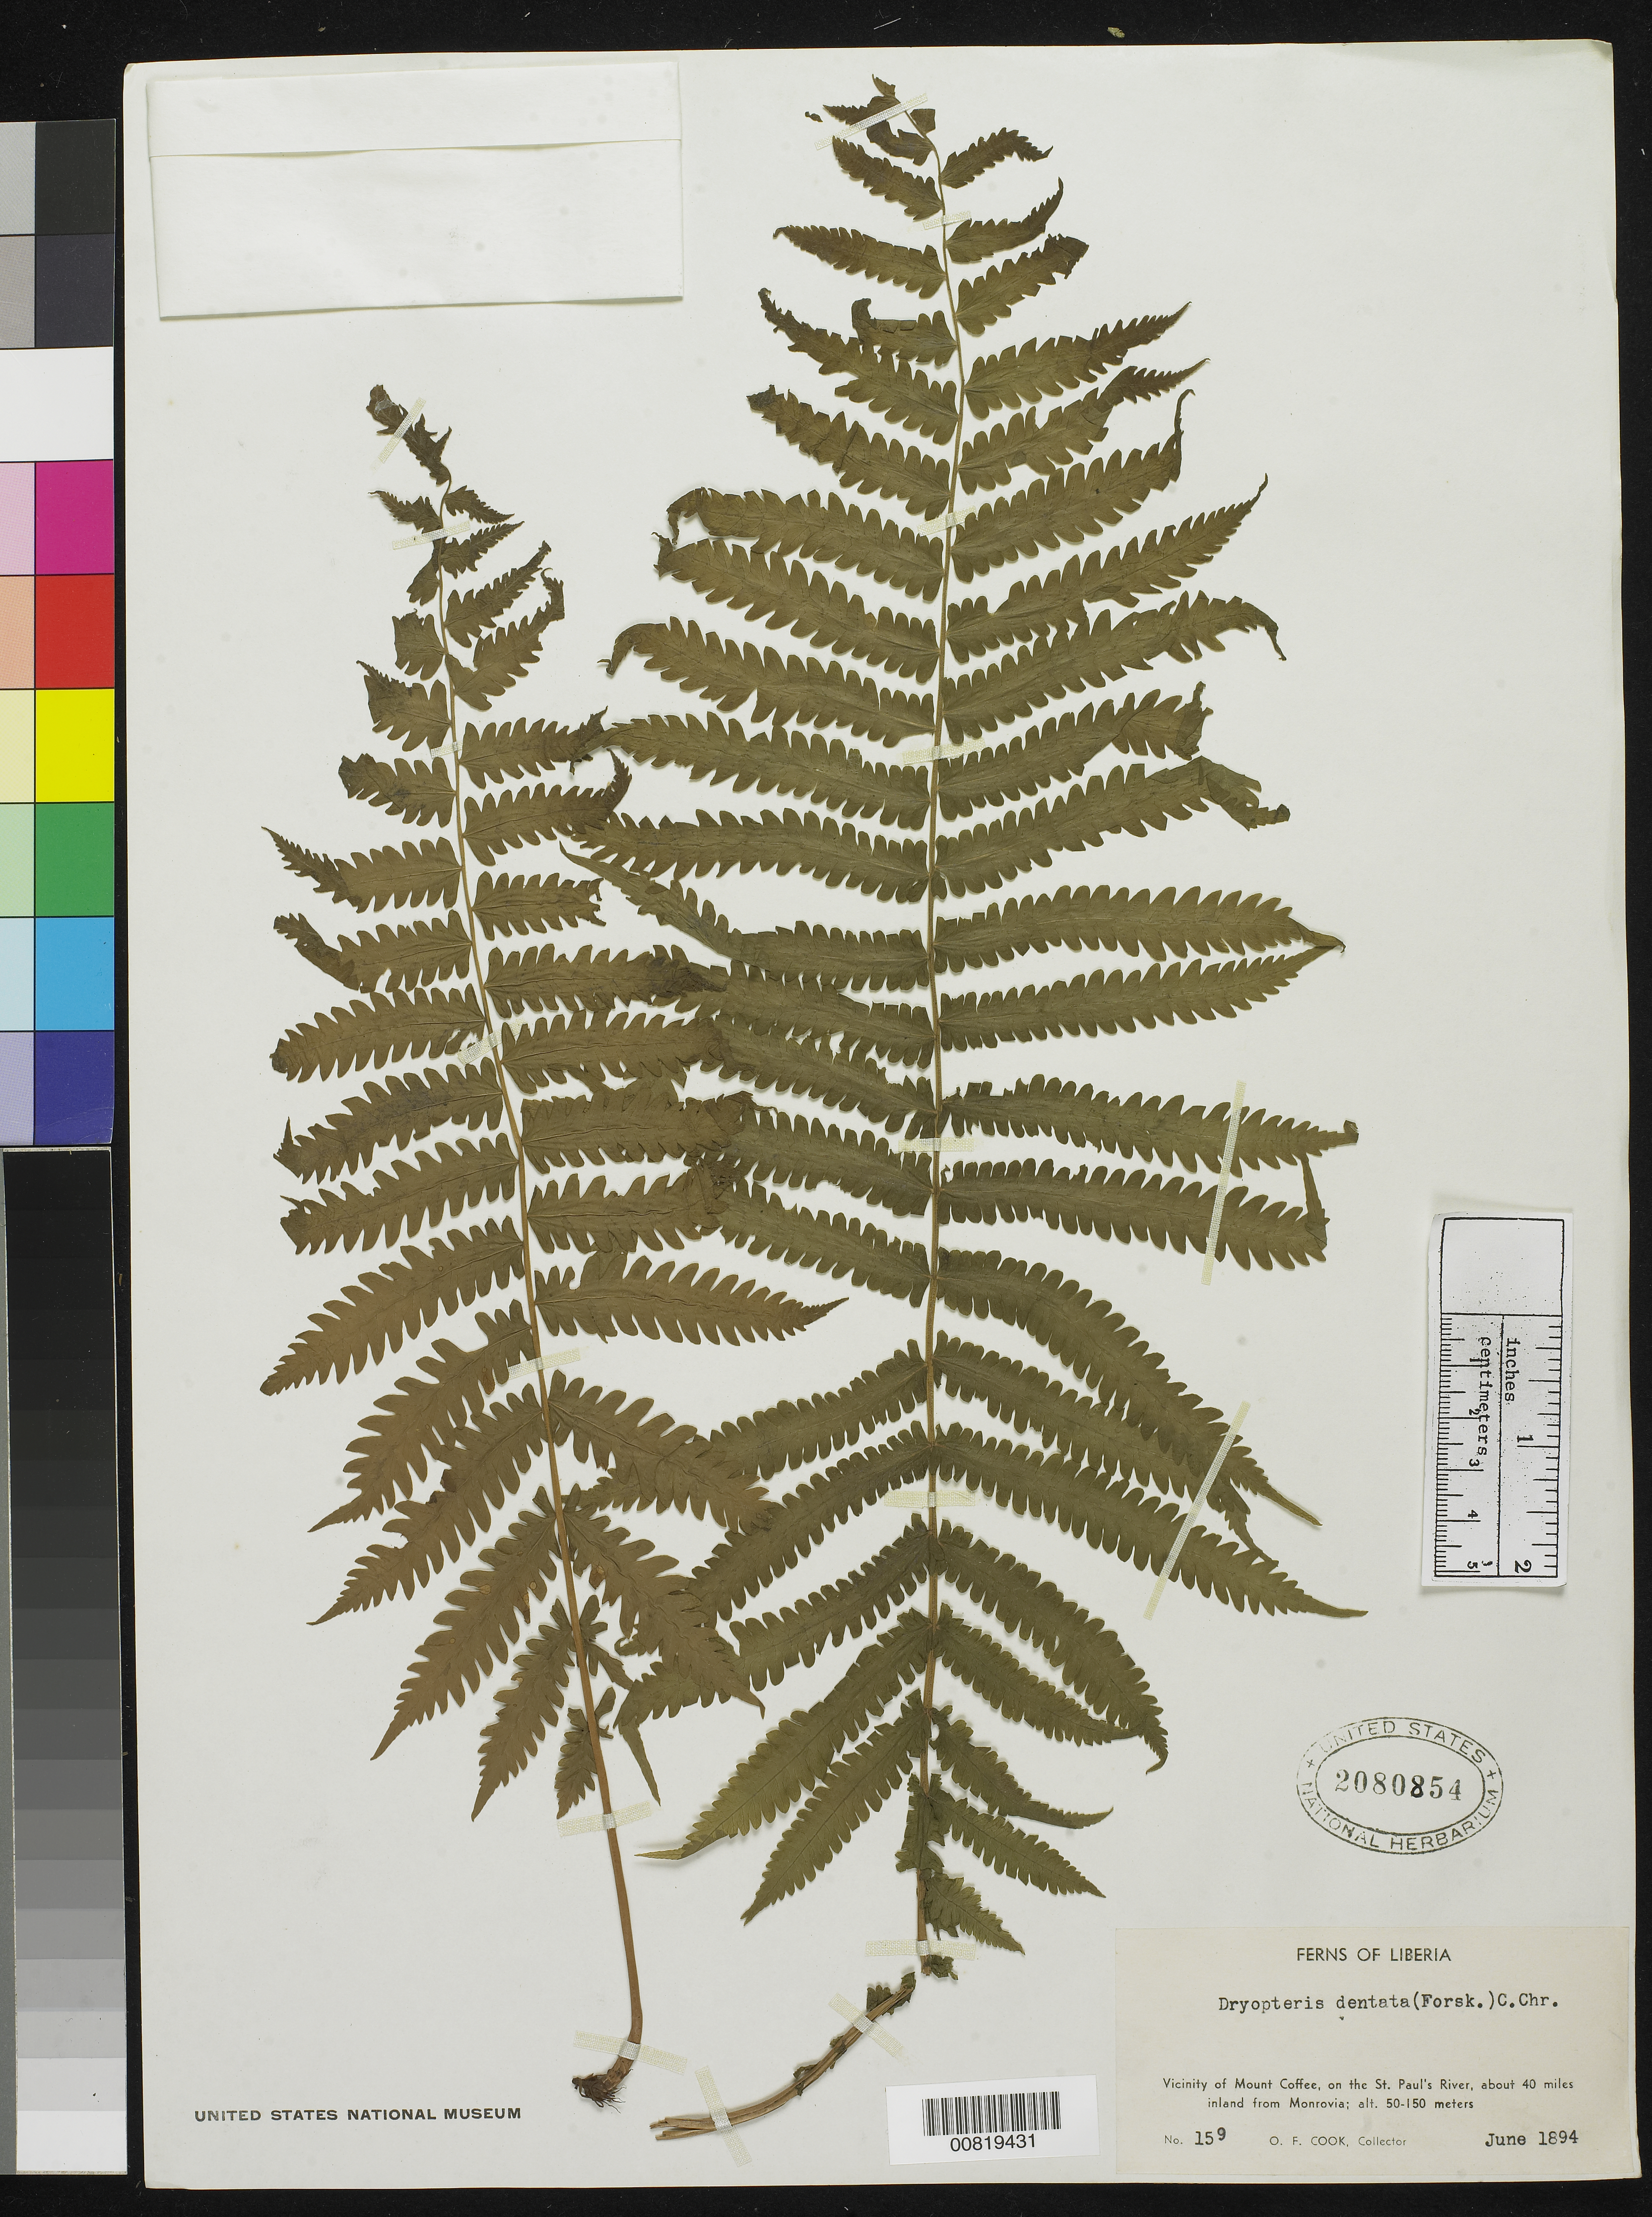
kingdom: Plantae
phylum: Tracheophyta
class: Polypodiopsida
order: Polypodiales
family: Thelypteridaceae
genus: Christella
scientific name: Christella dentata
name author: (Forssk.) Brownsey & Jermy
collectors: O. F. Cook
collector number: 159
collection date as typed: Jun 1894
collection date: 1894-06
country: Liberia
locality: Vicinity of Mt. Coffee, on the St. Paul's River, about 40 miles inland from Monrovia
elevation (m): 50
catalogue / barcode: US 2080854